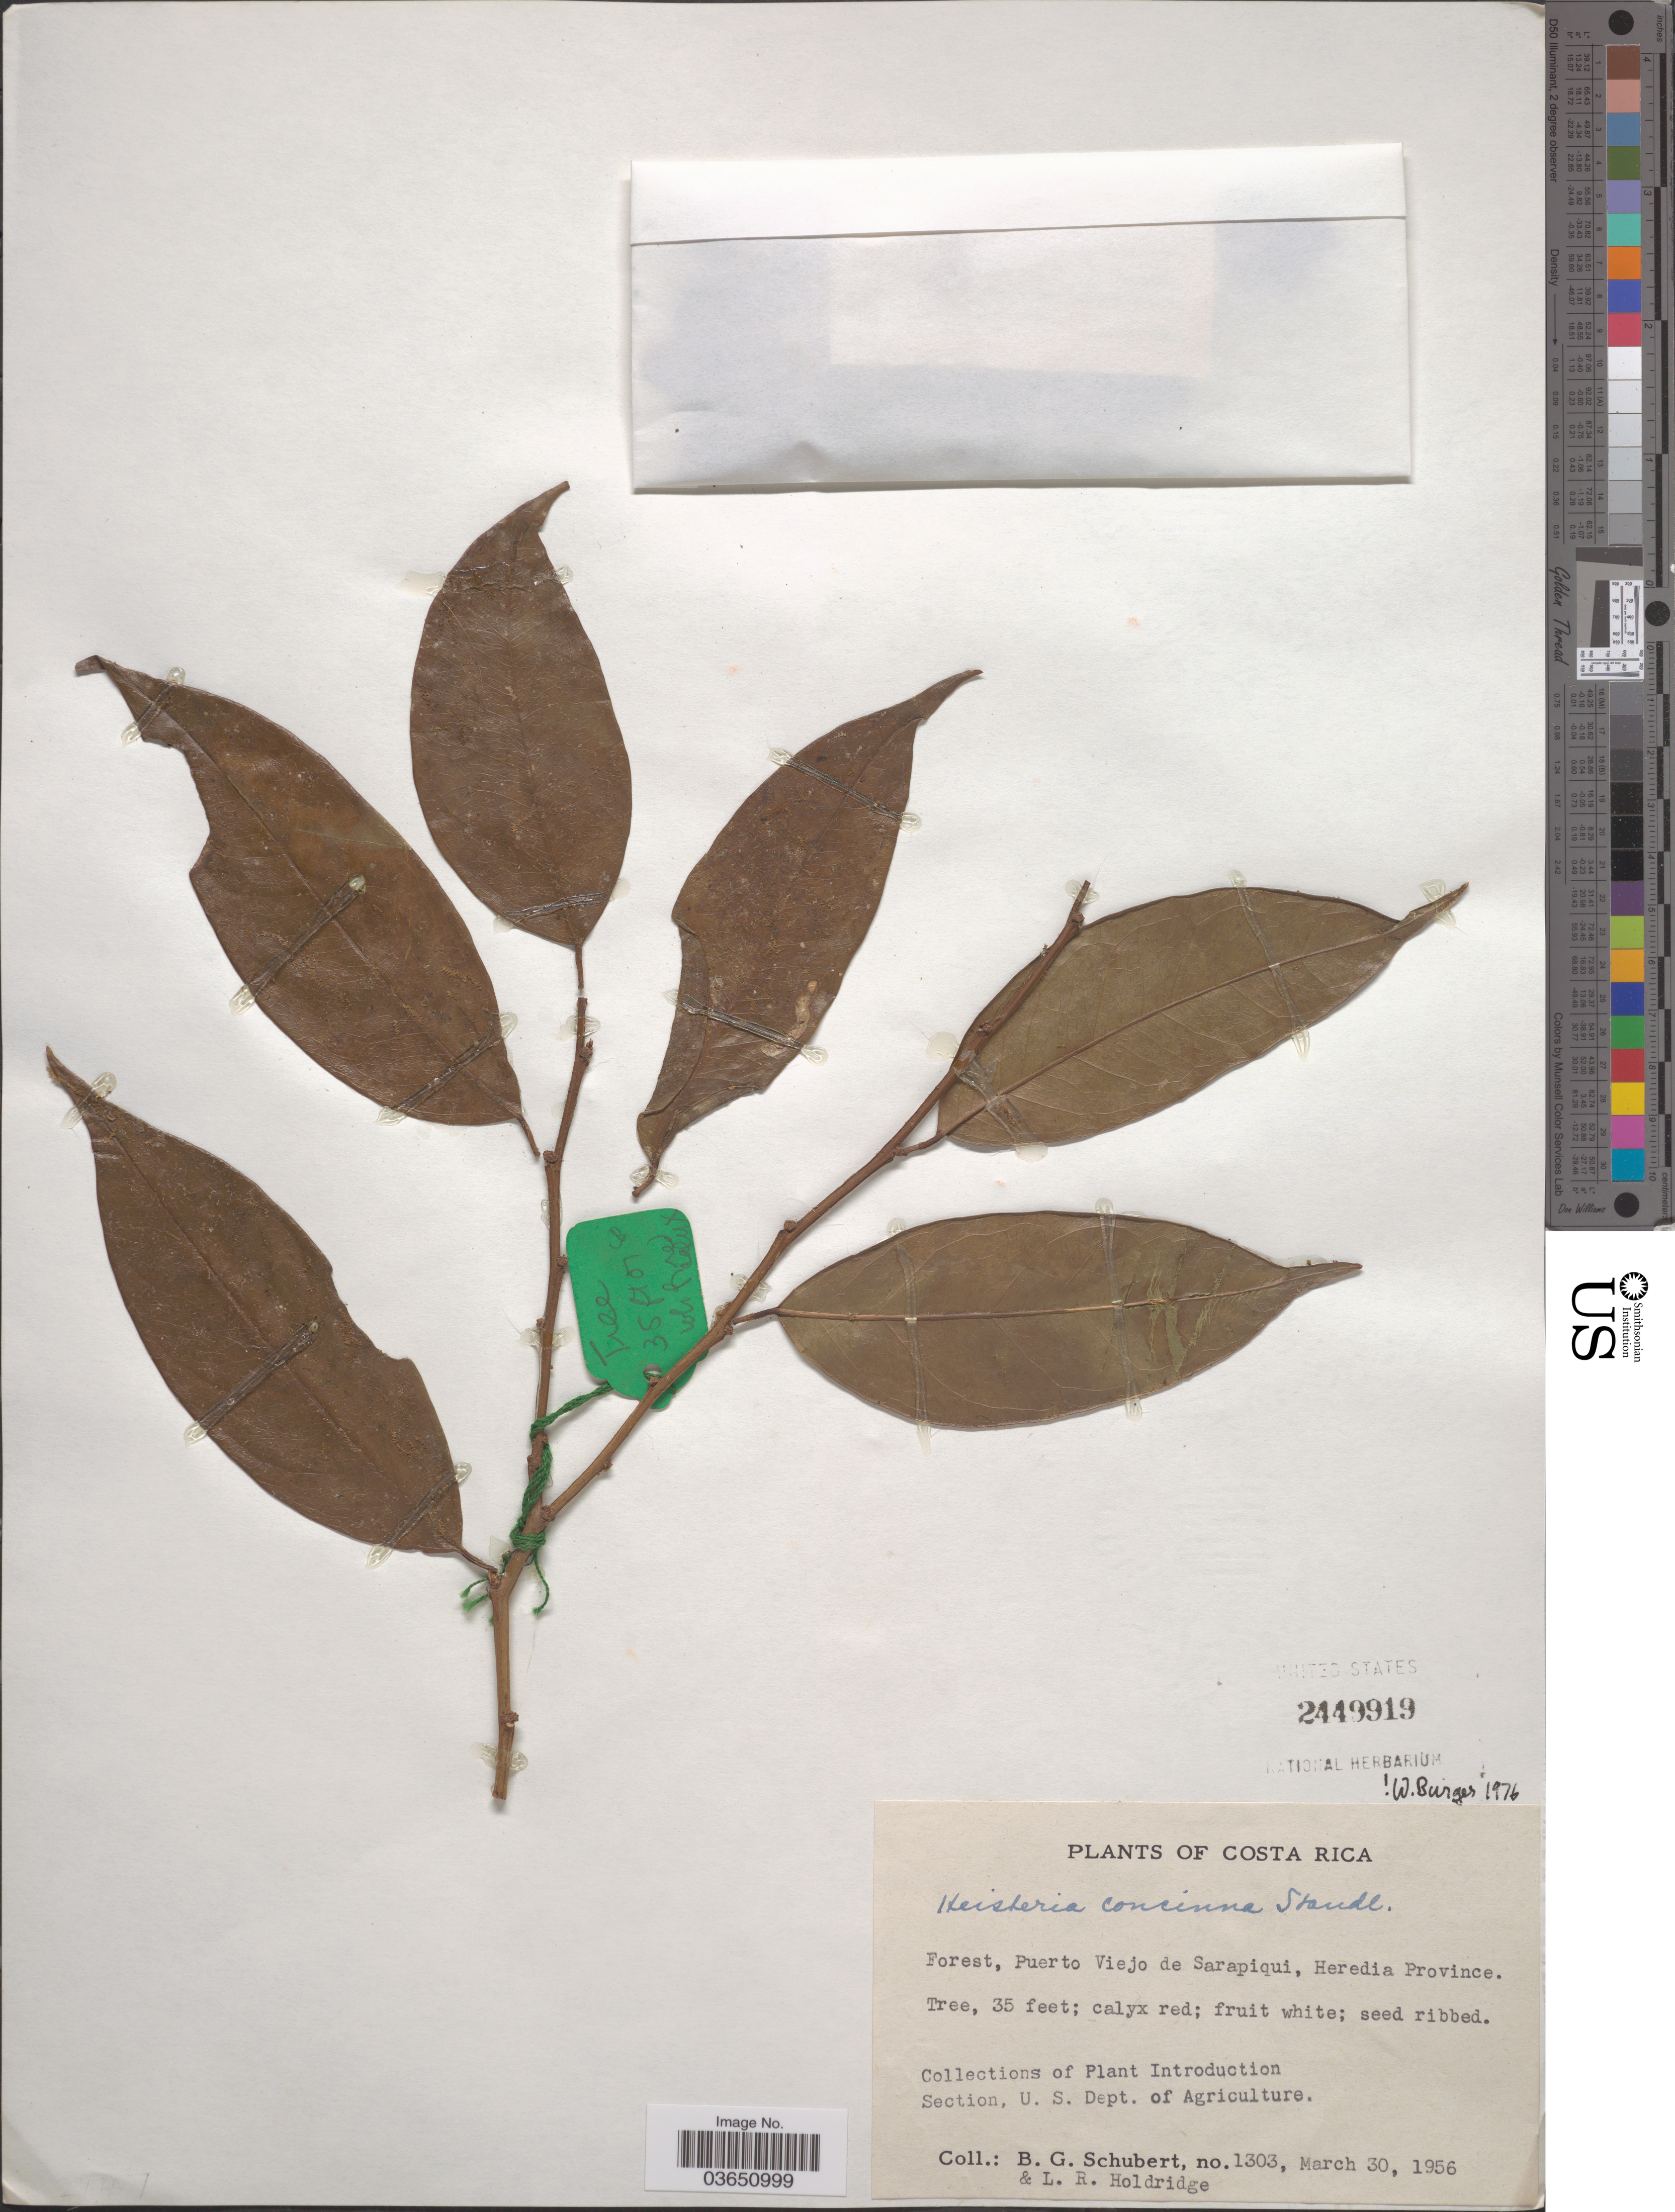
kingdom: Plantae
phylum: Tracheophyta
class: Magnoliopsida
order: Santalales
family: Erythropalaceae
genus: Heisteria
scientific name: Heisteria concinna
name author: Standl.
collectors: B. Schubert & L. Holdridge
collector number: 1303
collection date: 1956-03-30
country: Costa Rica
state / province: Heredia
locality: Forest, Puerto Viejo de Sarapiqui.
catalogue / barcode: US 2449919